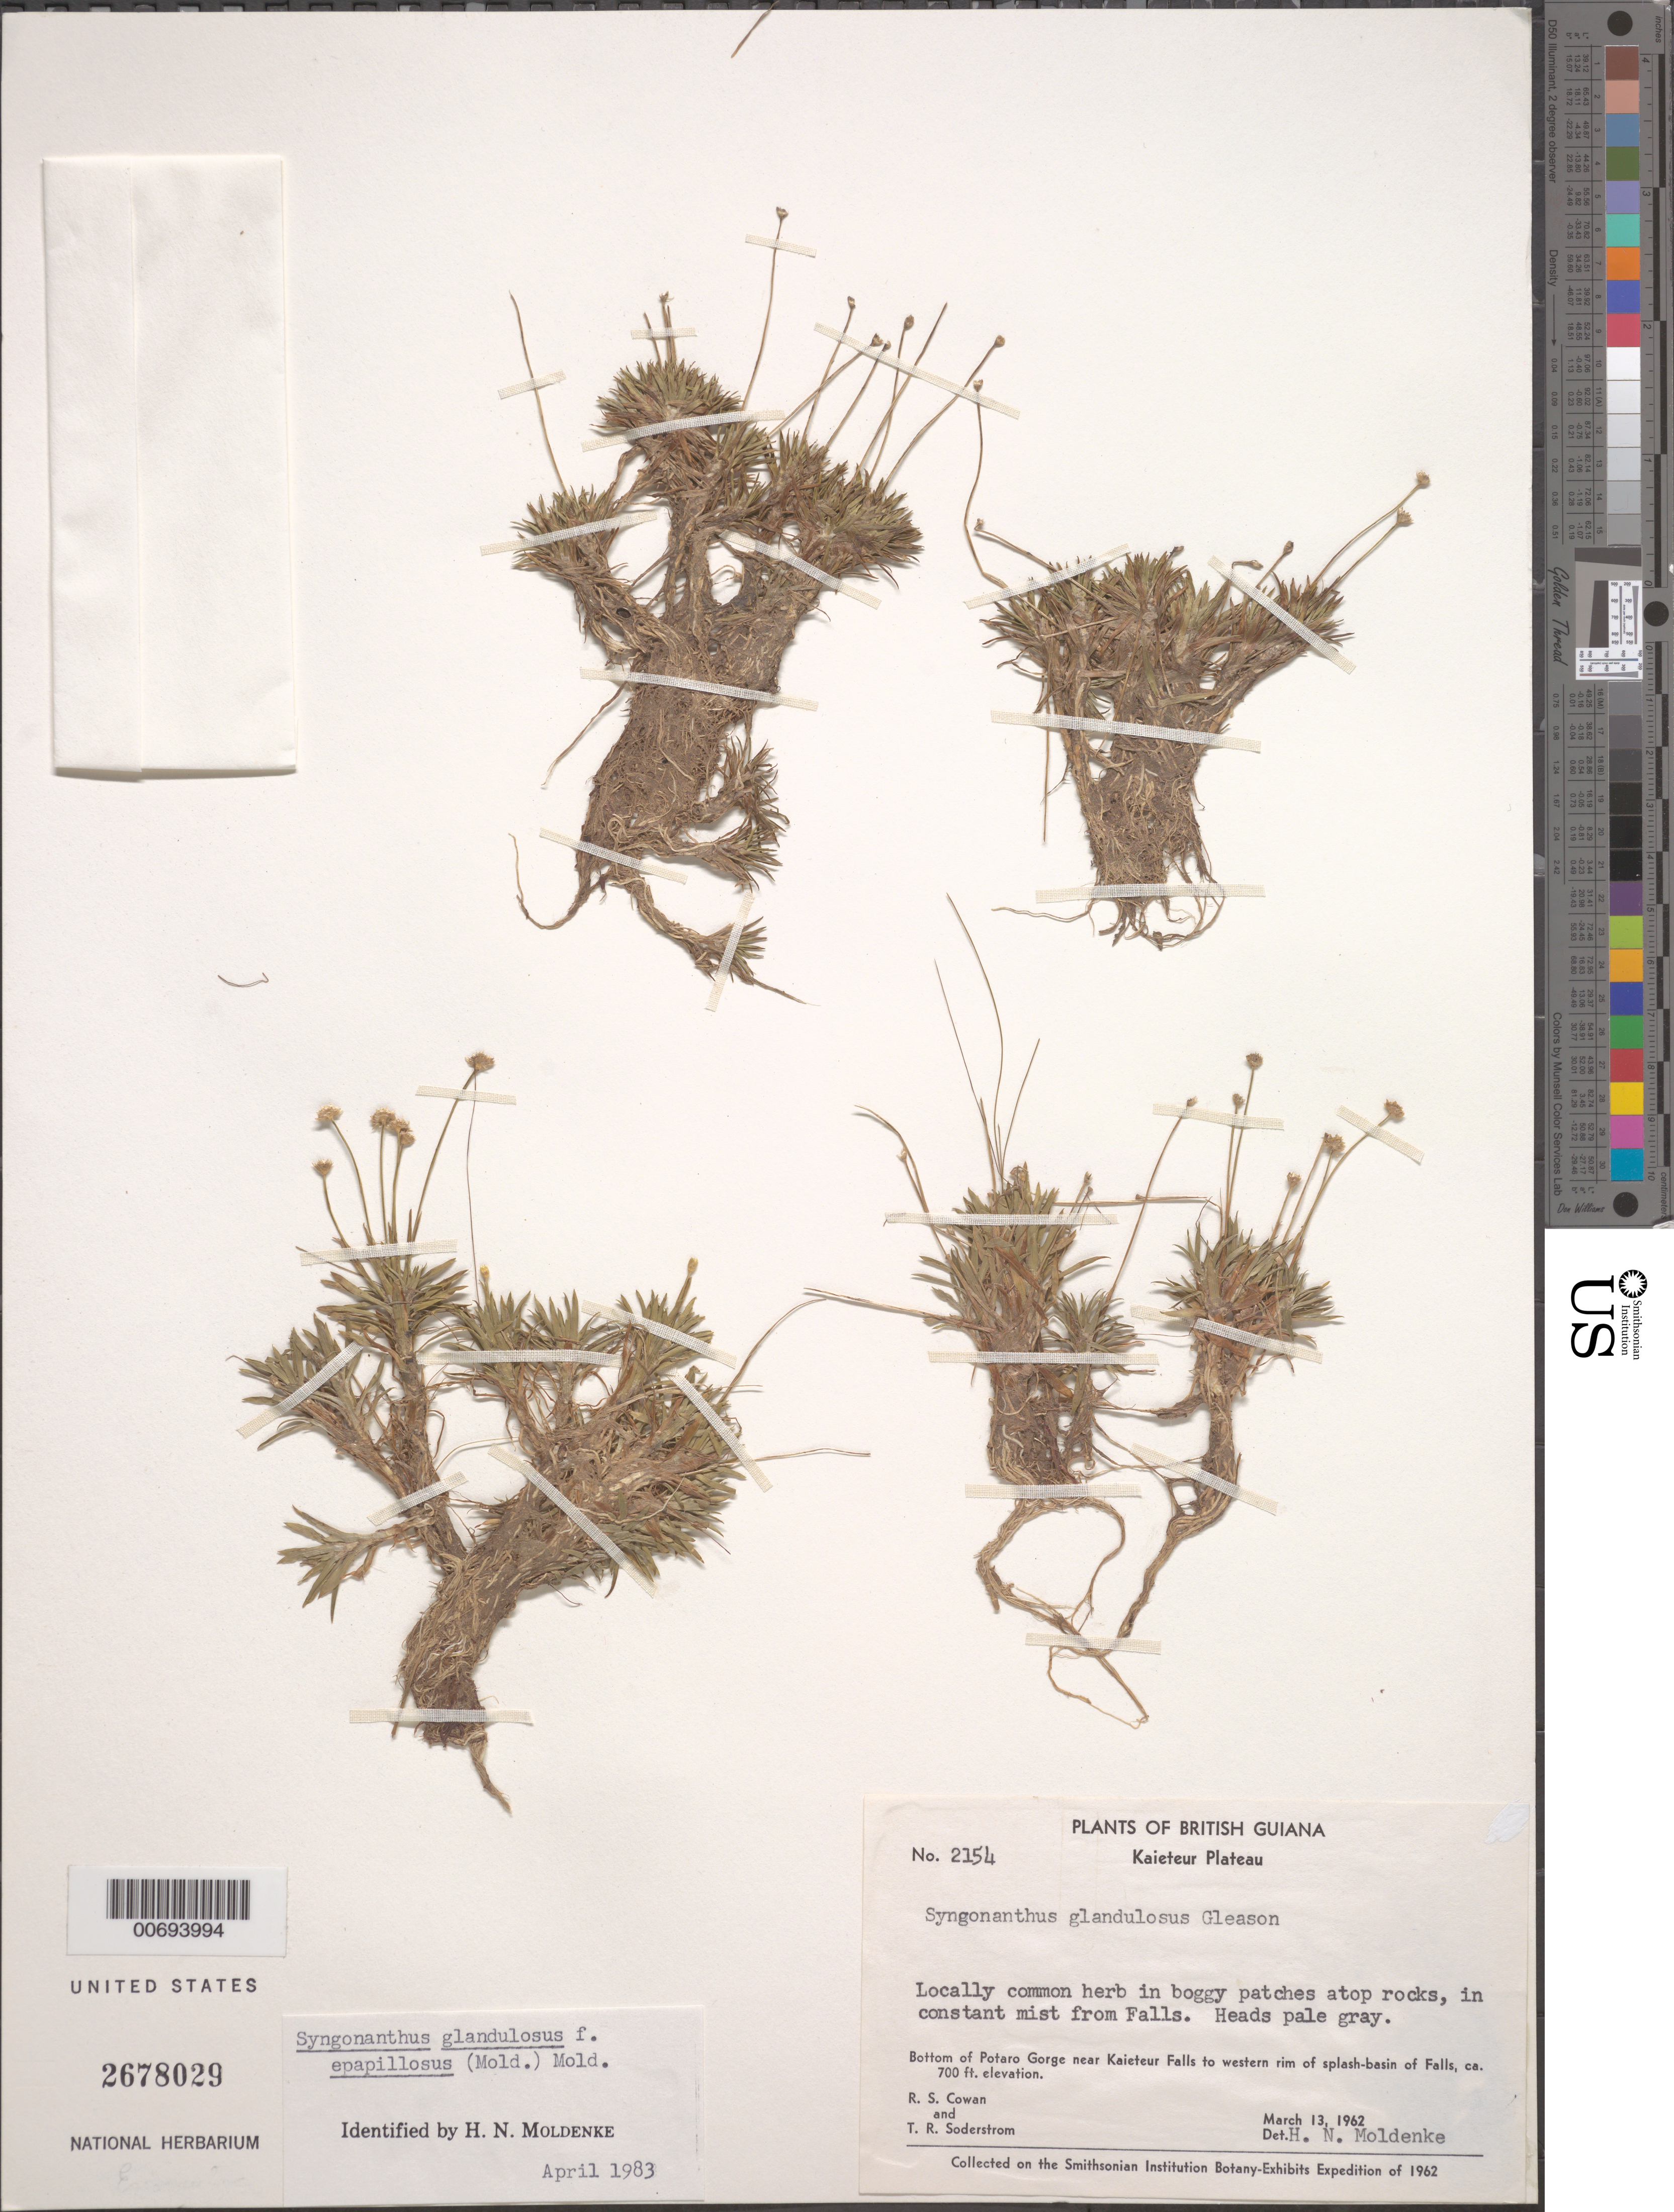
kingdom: Plantae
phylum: Tracheophyta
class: Liliopsida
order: Poales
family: Eriocaulaceae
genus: Syngonanthus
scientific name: Syngonanthus glandulosus f. epapillosus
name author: (Moldenke) Moldenke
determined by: Moldenke, H. N.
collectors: R. S. Cowan & T. R. Soderstrom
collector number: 2154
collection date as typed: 13-Mar-62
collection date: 1962-03-13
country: Guyana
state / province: Potaro-Siparuni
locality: Kaieteur Plateau, Potaro Gorge, near Kaieteur Falls to western rim of splash-basin of falls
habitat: Boggy patches atop rock in constant mist from falls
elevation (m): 427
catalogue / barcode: US 2678029